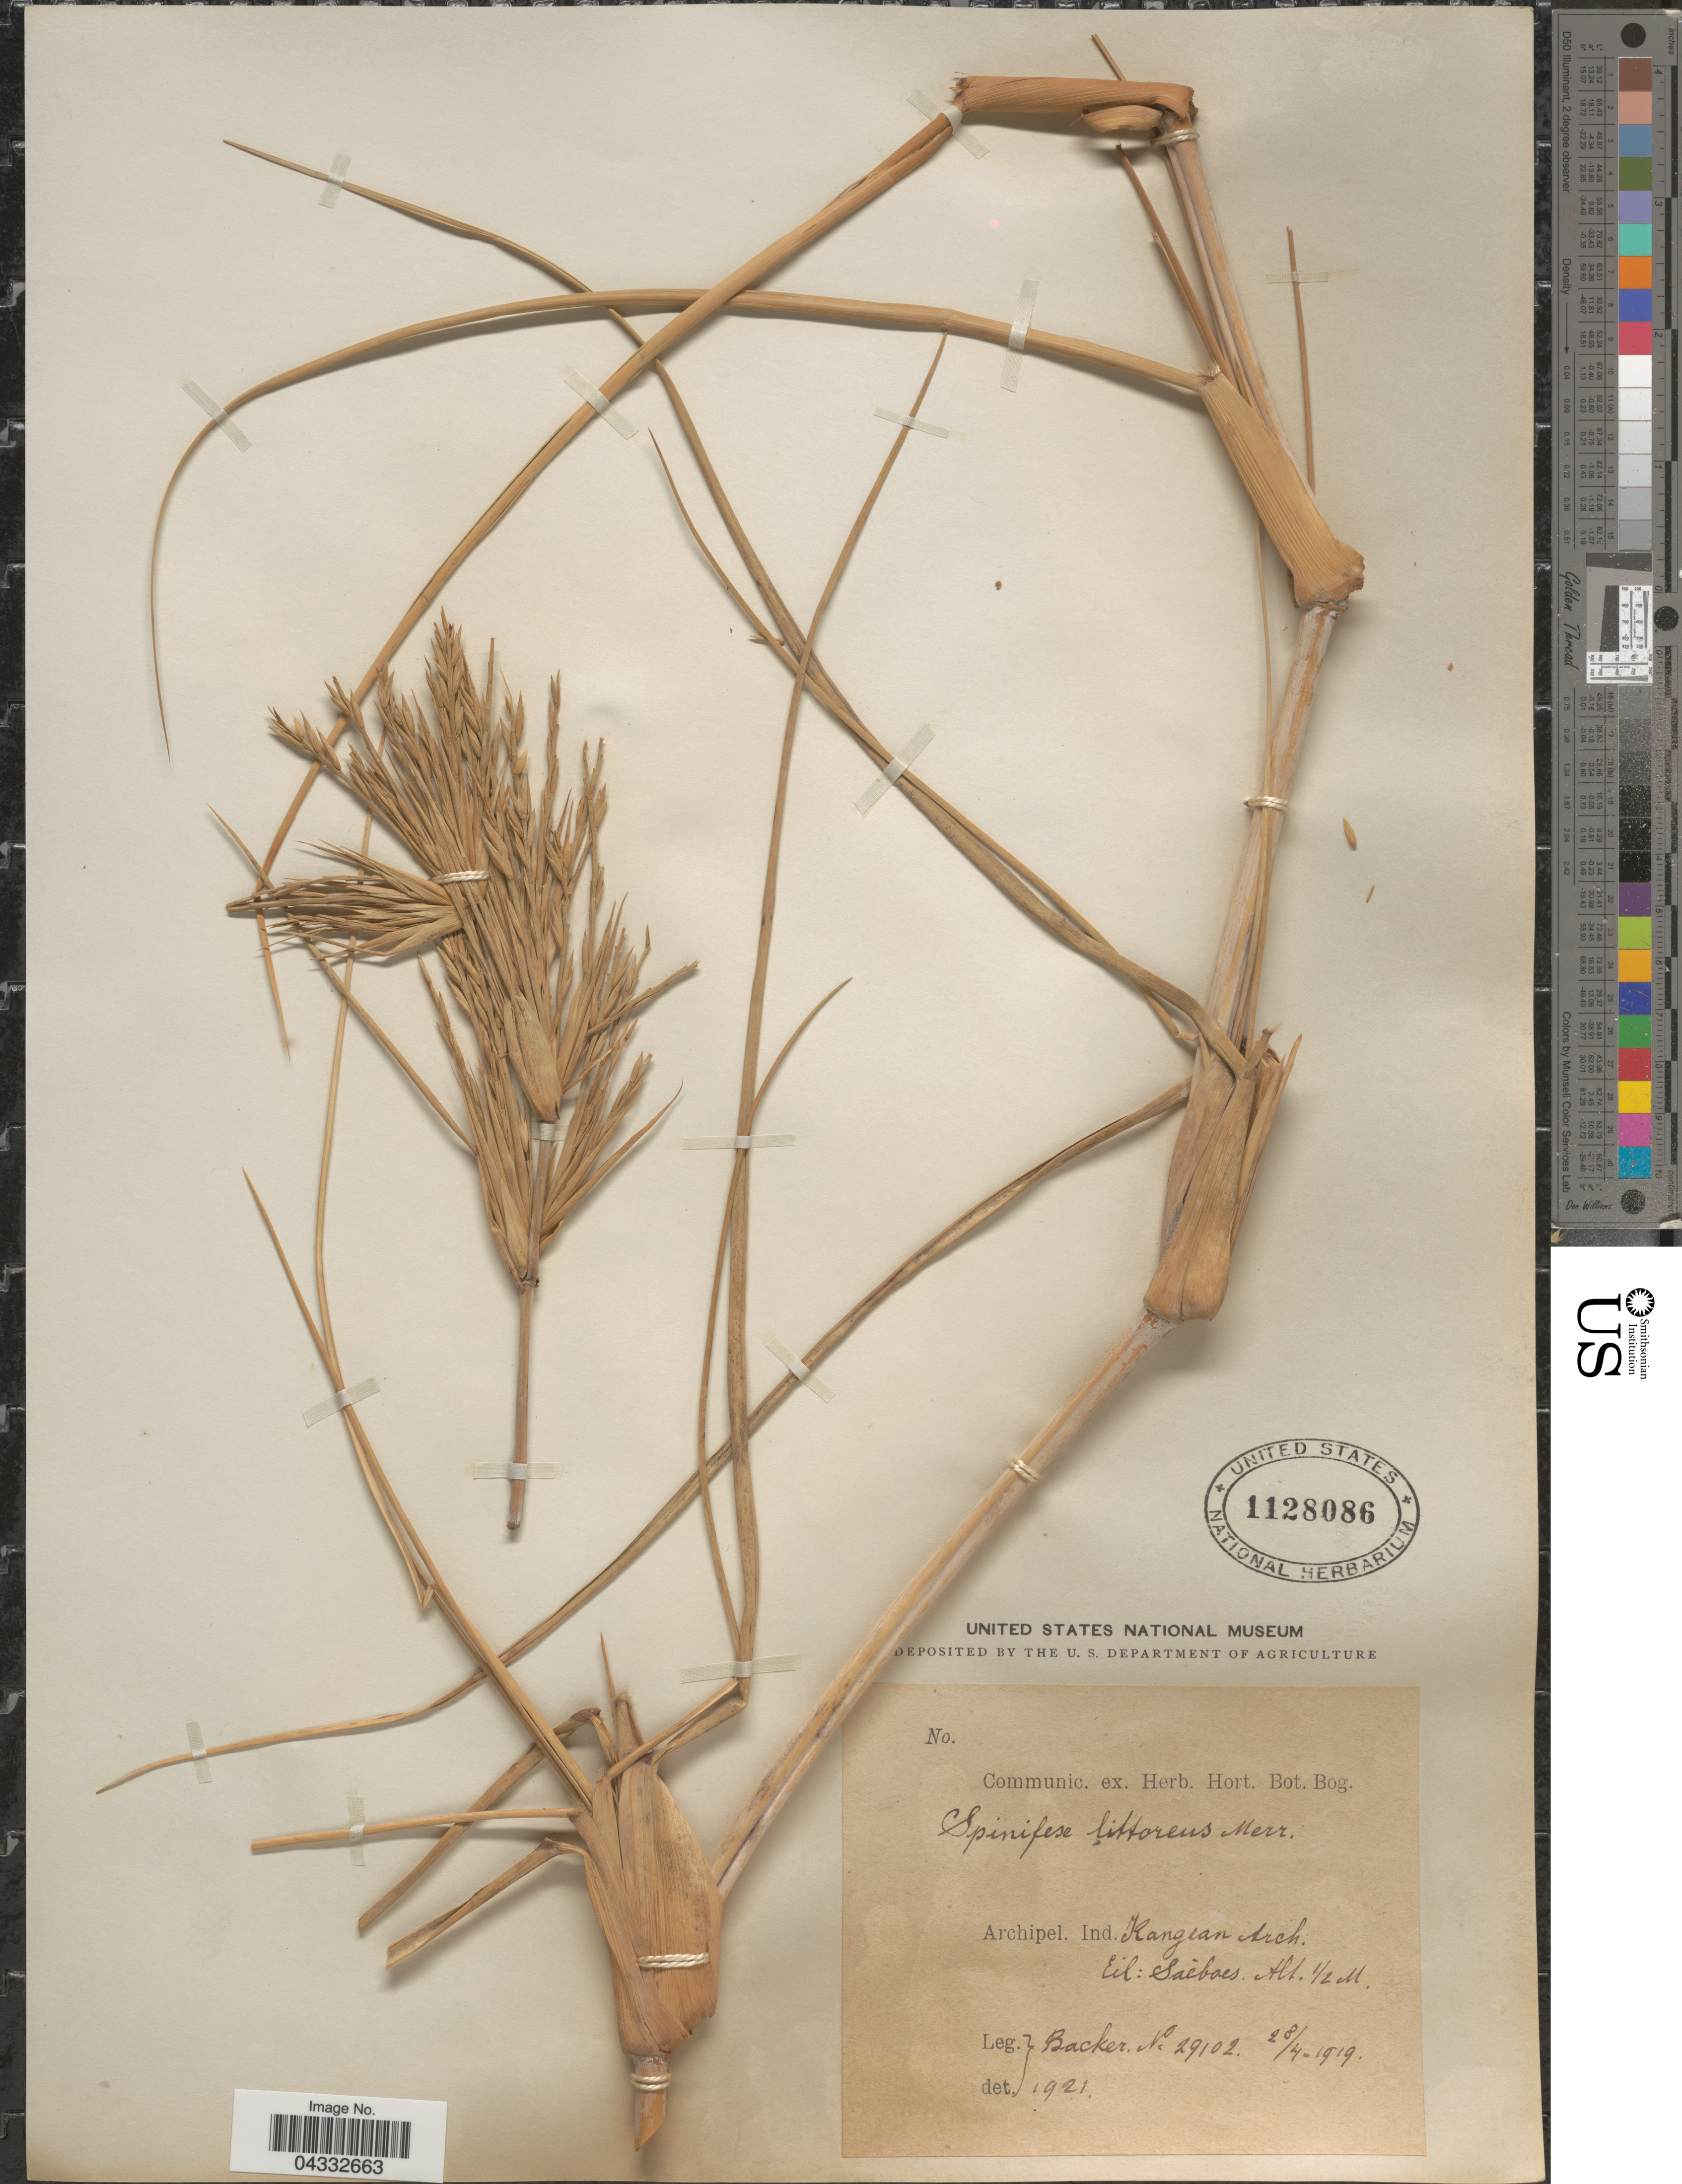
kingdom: Plantae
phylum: Tracheophyta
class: Liliopsida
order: Poales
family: Poaceae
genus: Spinifex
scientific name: Spinifex littoreus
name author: (Burm. f.) Merr.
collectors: Backer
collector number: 29102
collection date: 1919-04-28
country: Indonesia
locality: Archipel. Ind. Kangean Arch. Eil: Saèboes.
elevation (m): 0.5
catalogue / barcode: US 1128086